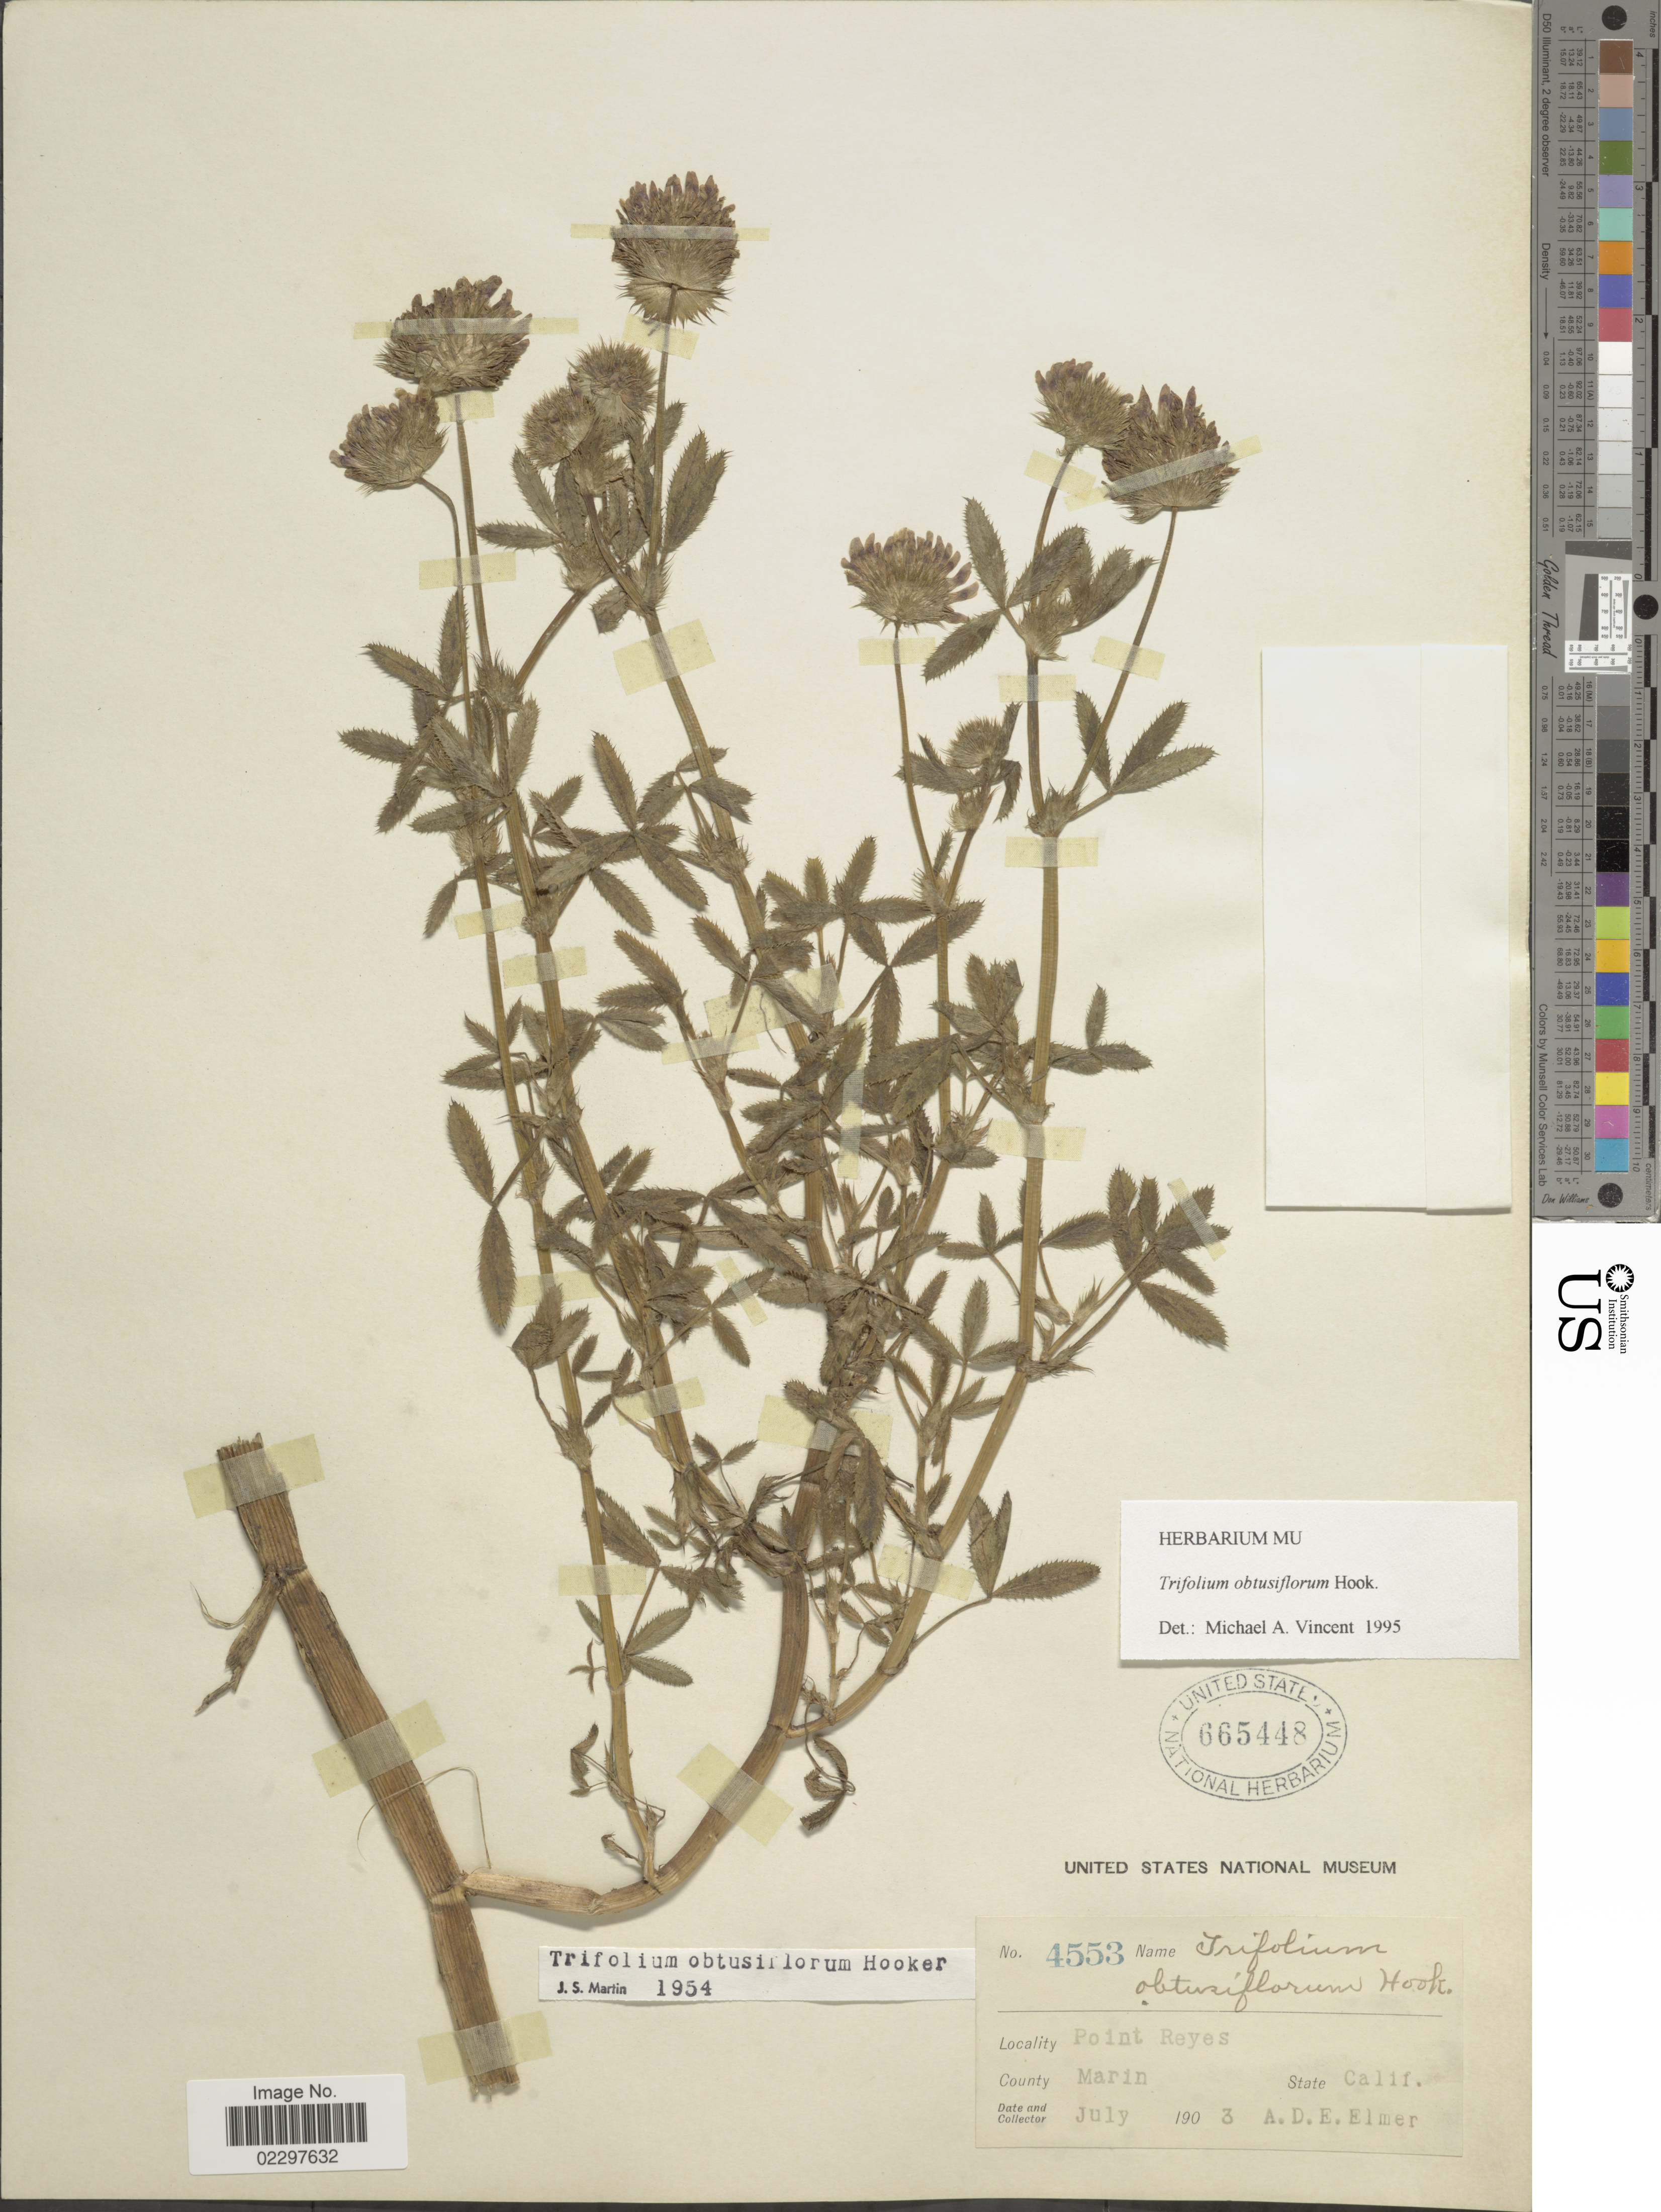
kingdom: Plantae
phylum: Tracheophyta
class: Magnoliopsida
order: Fabales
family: Fabaceae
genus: Trifolium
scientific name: Trifolium obtusiflorum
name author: Hook.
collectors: A. D. E. Elmer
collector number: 4553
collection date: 1903-07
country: United States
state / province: California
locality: Point Reyes, Marin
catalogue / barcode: US 665448